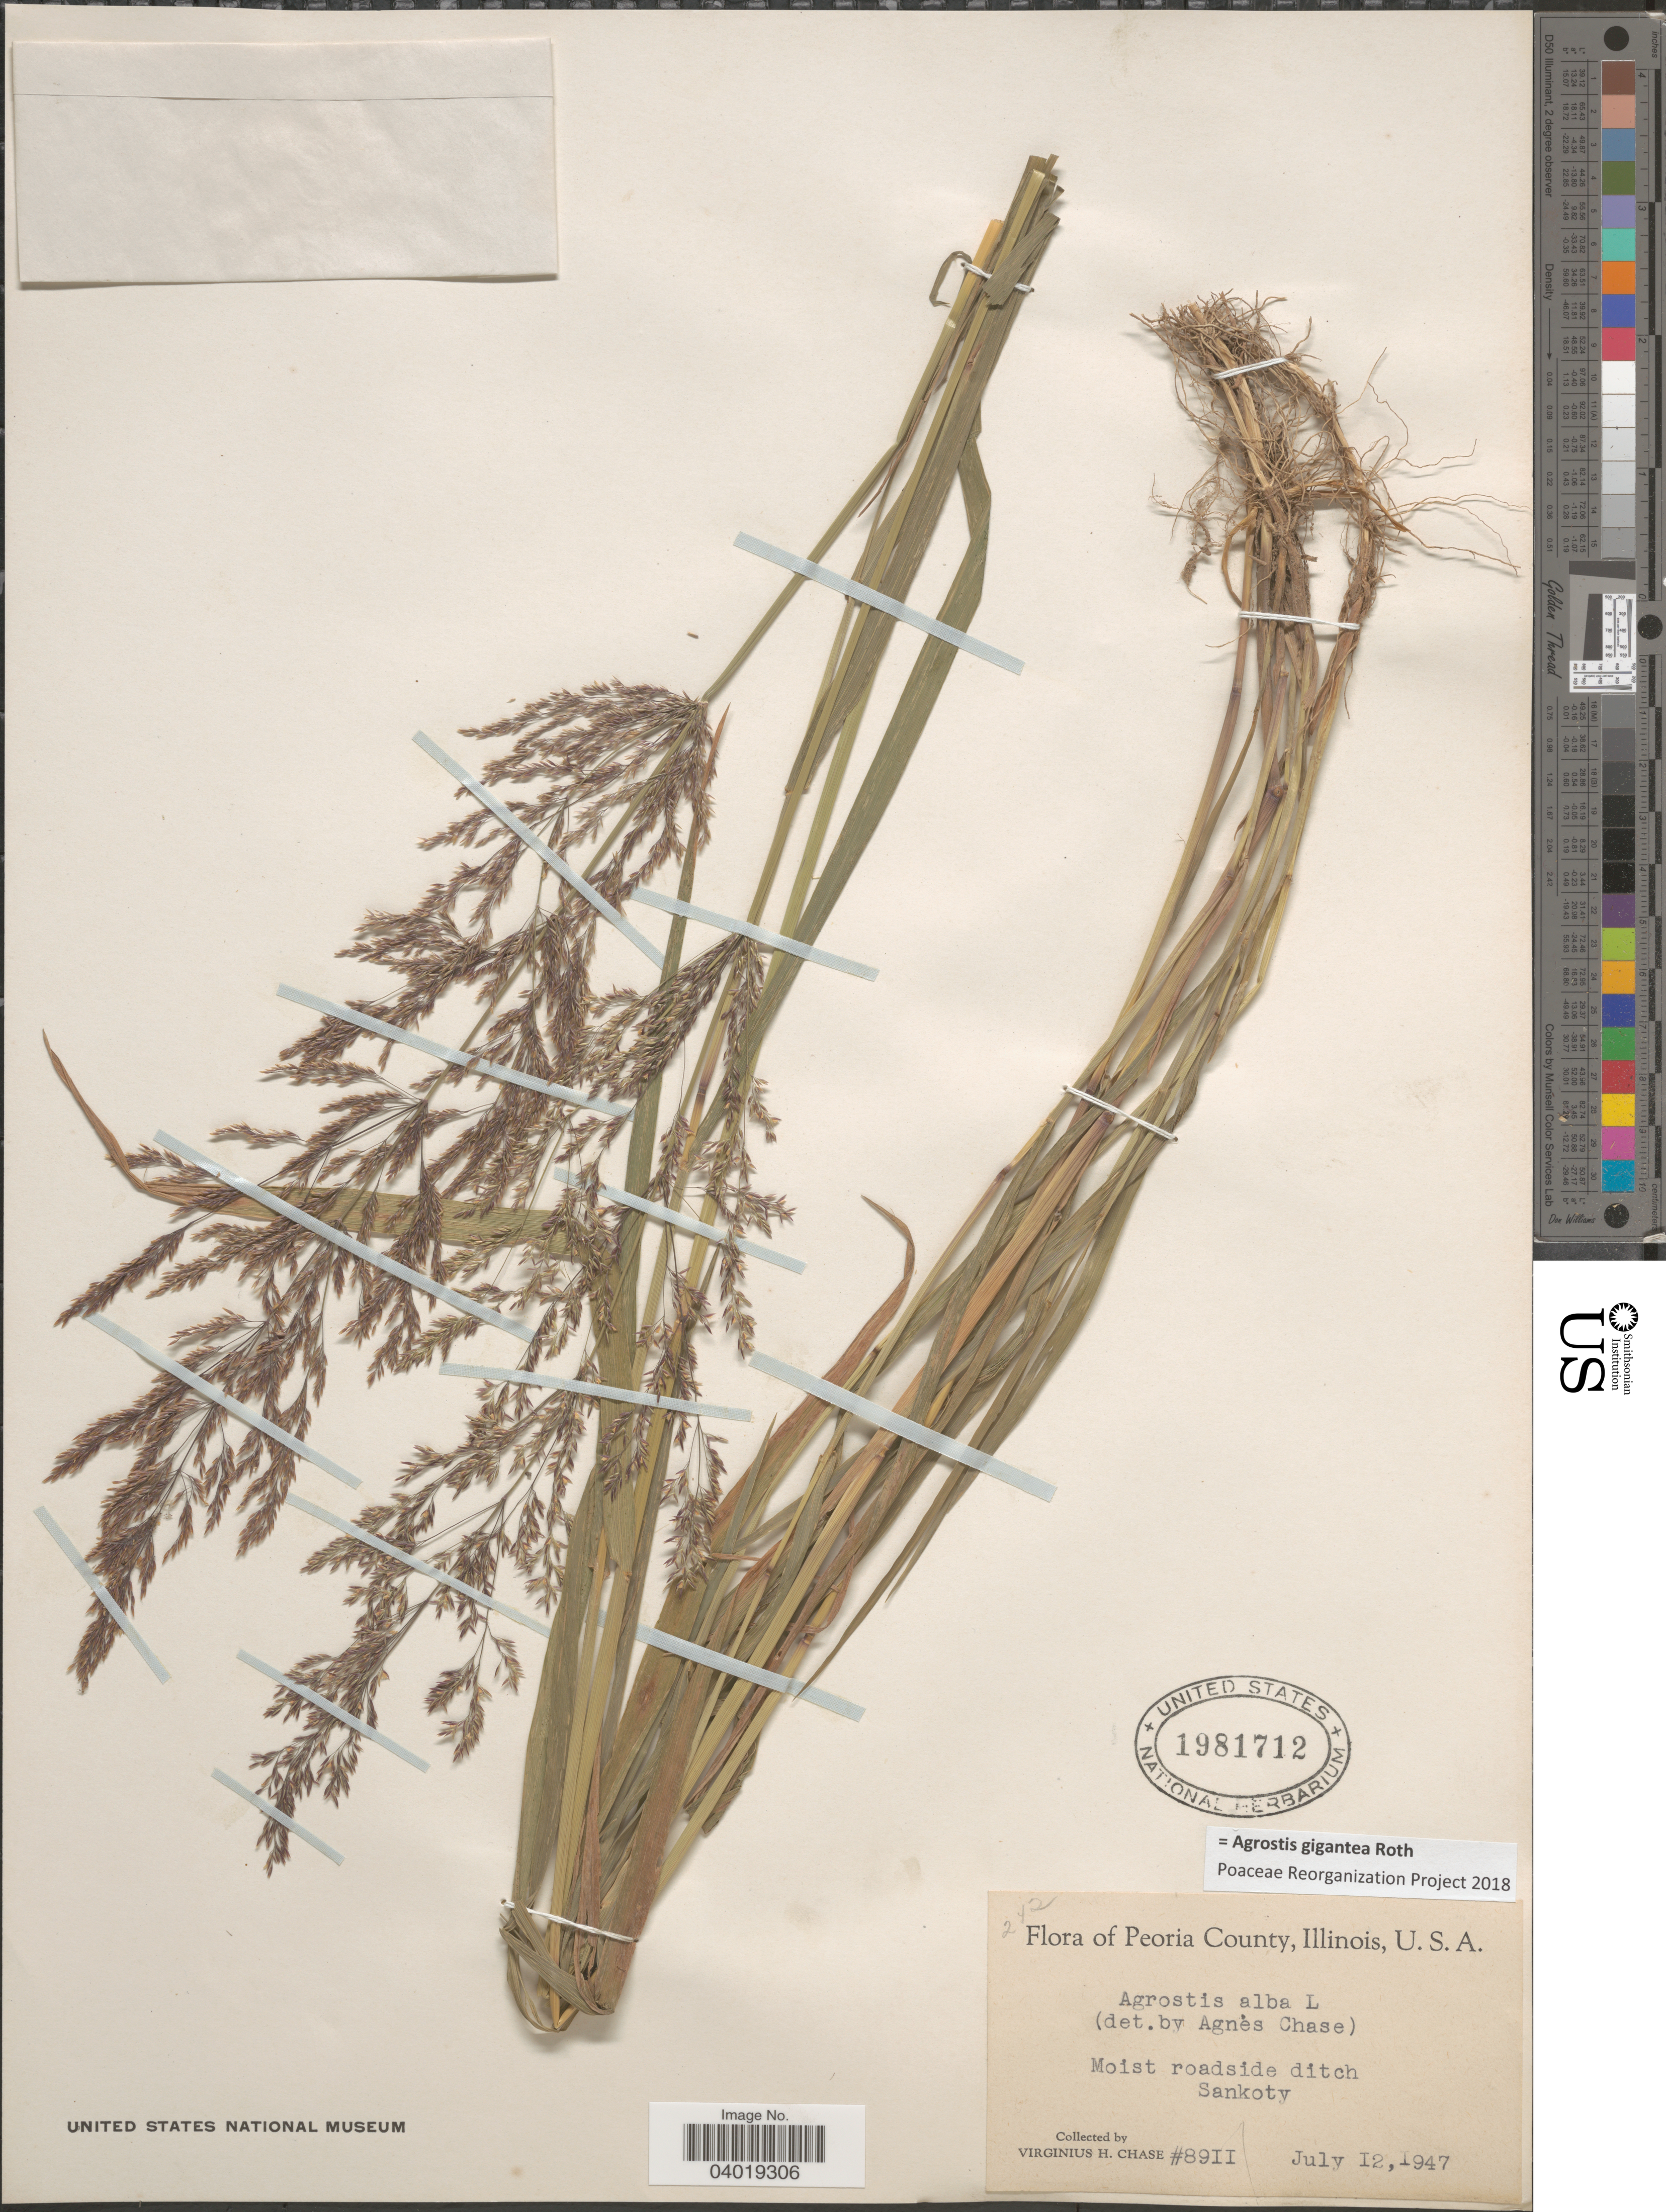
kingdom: Plantae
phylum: Tracheophyta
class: Liliopsida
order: Poales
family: Poaceae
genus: Agrostis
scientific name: Agrostis gigantea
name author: Roth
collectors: V. H. Chase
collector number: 8911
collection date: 1947-07-12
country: United States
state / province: Illinois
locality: Peoria County. Sankoty.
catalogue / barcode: US 1981712